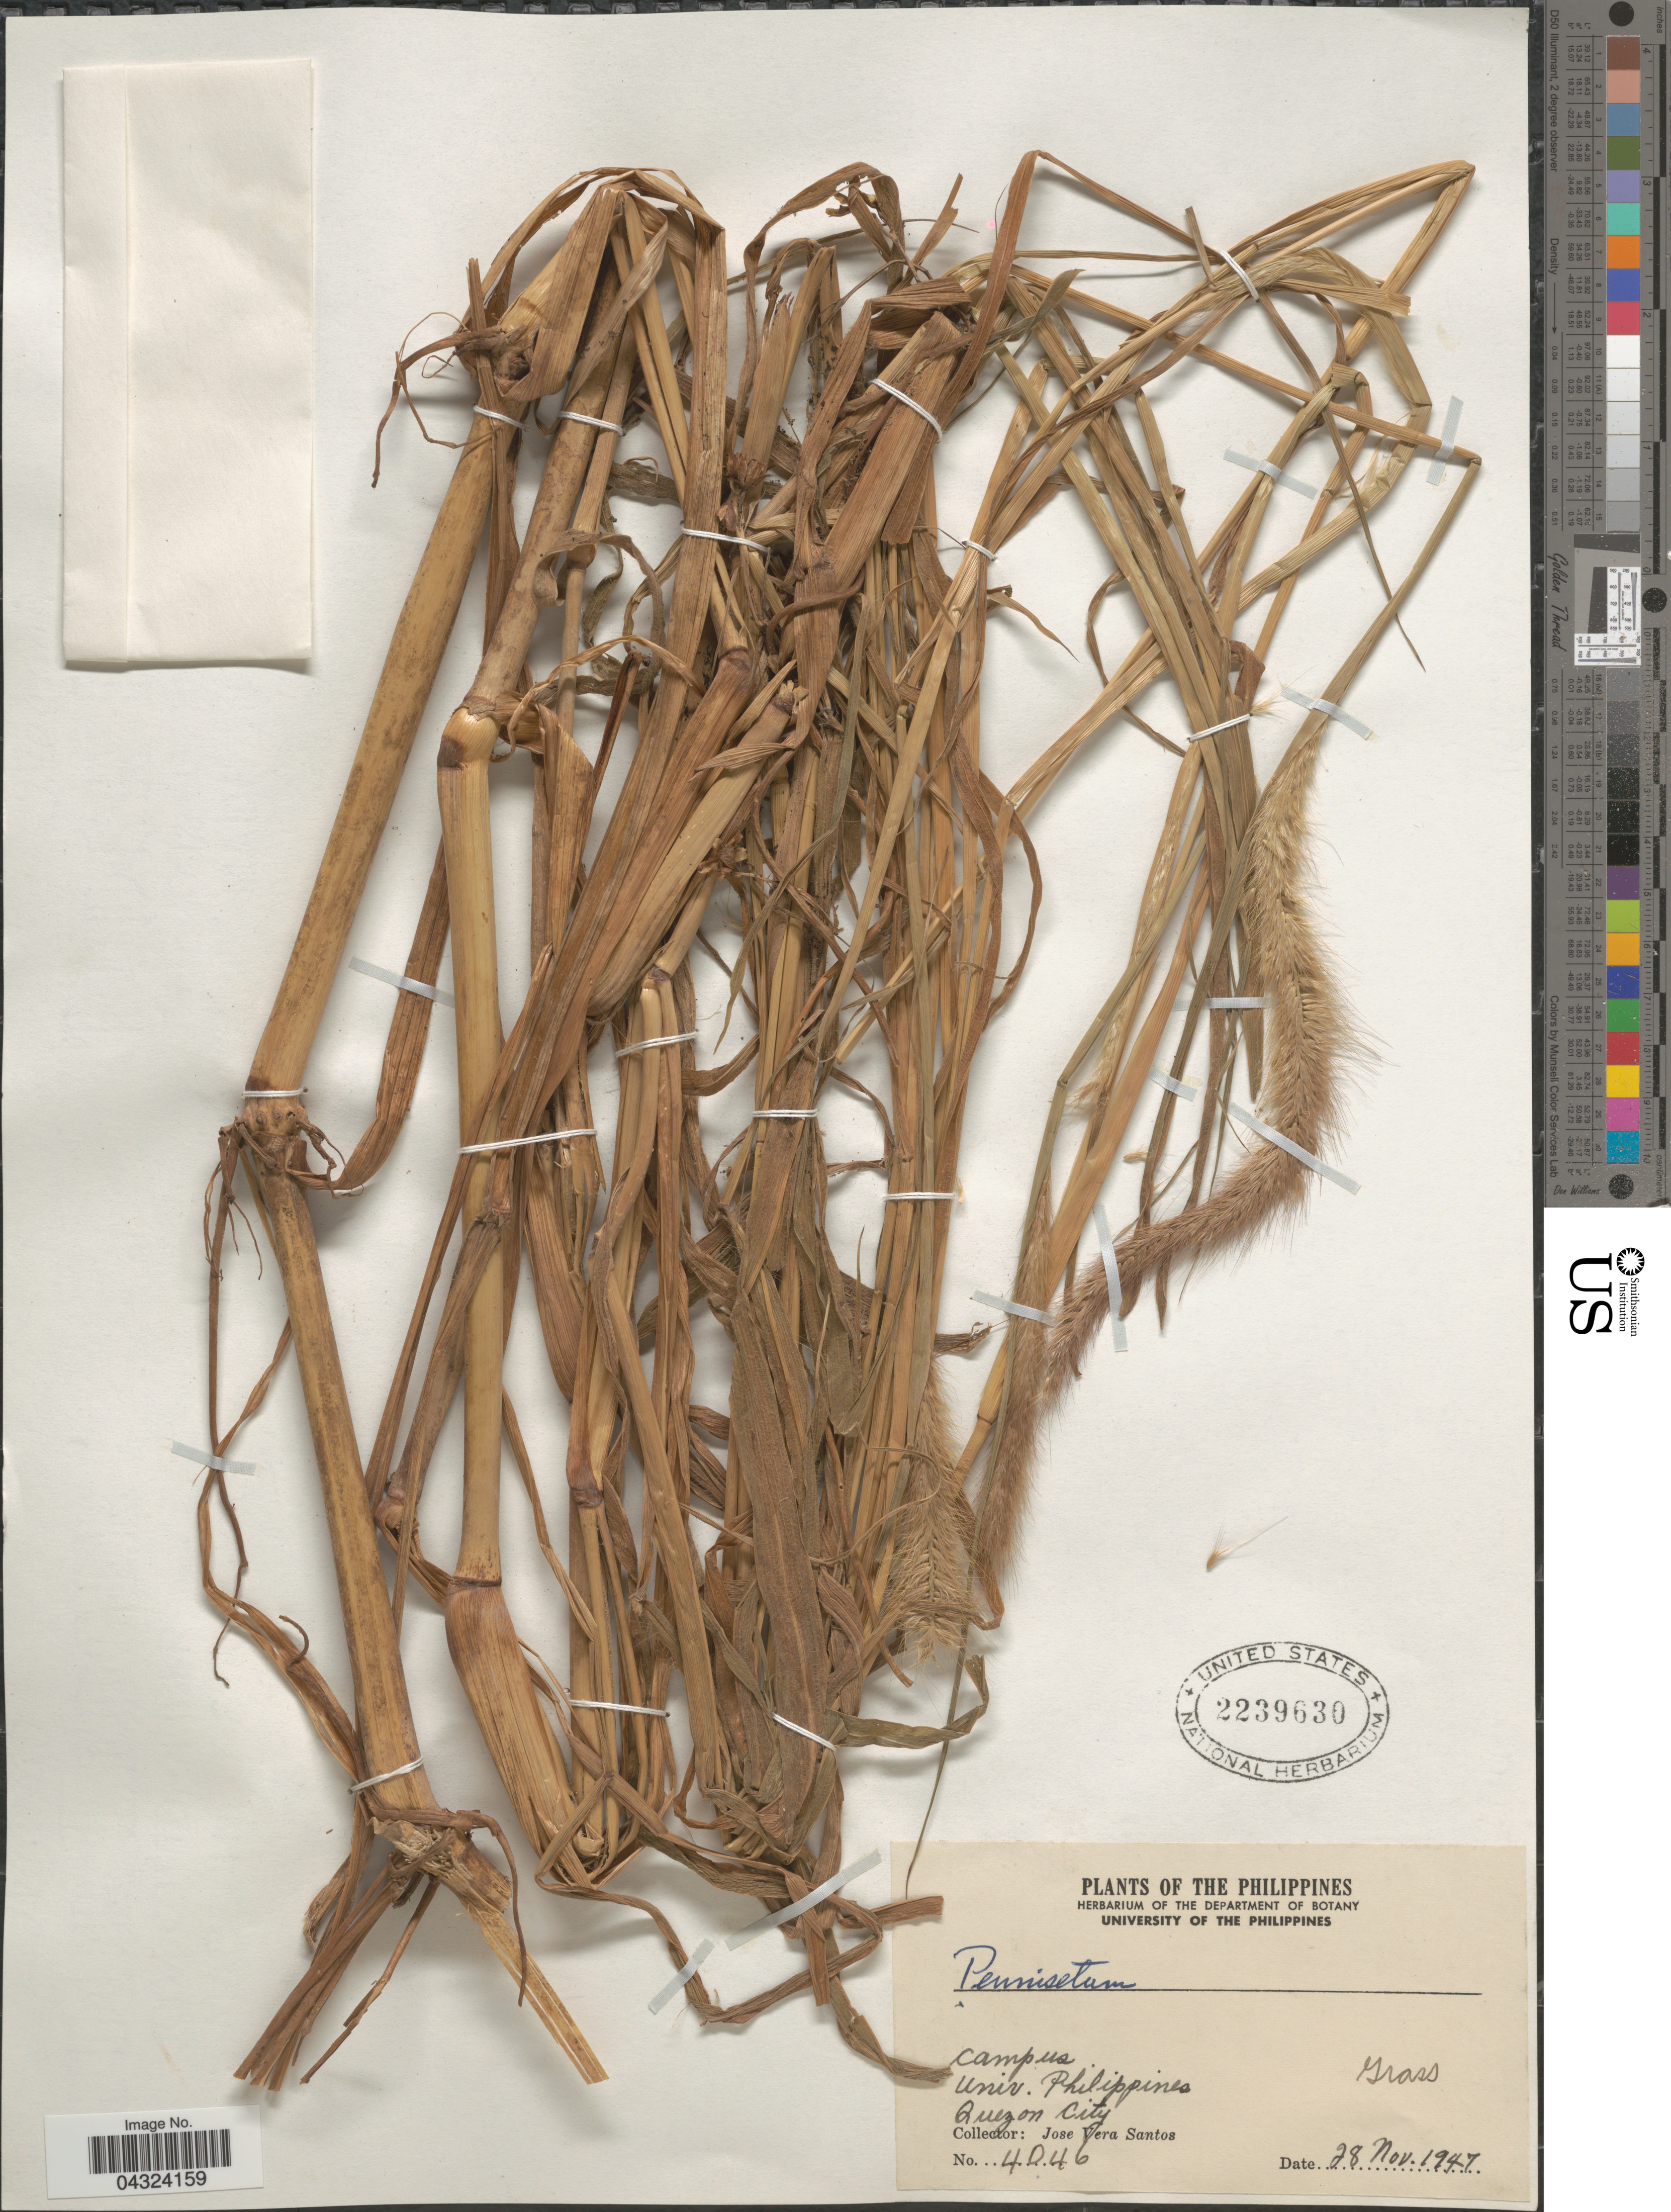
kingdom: Plantae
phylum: Tracheophyta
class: Liliopsida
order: Poales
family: Poaceae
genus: Cenchrus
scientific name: Cenchrus sp.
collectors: J. Santos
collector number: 4046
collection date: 1947-11-28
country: Philippines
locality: Campus Univ. Philippines. Quezon City.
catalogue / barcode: US 2239630